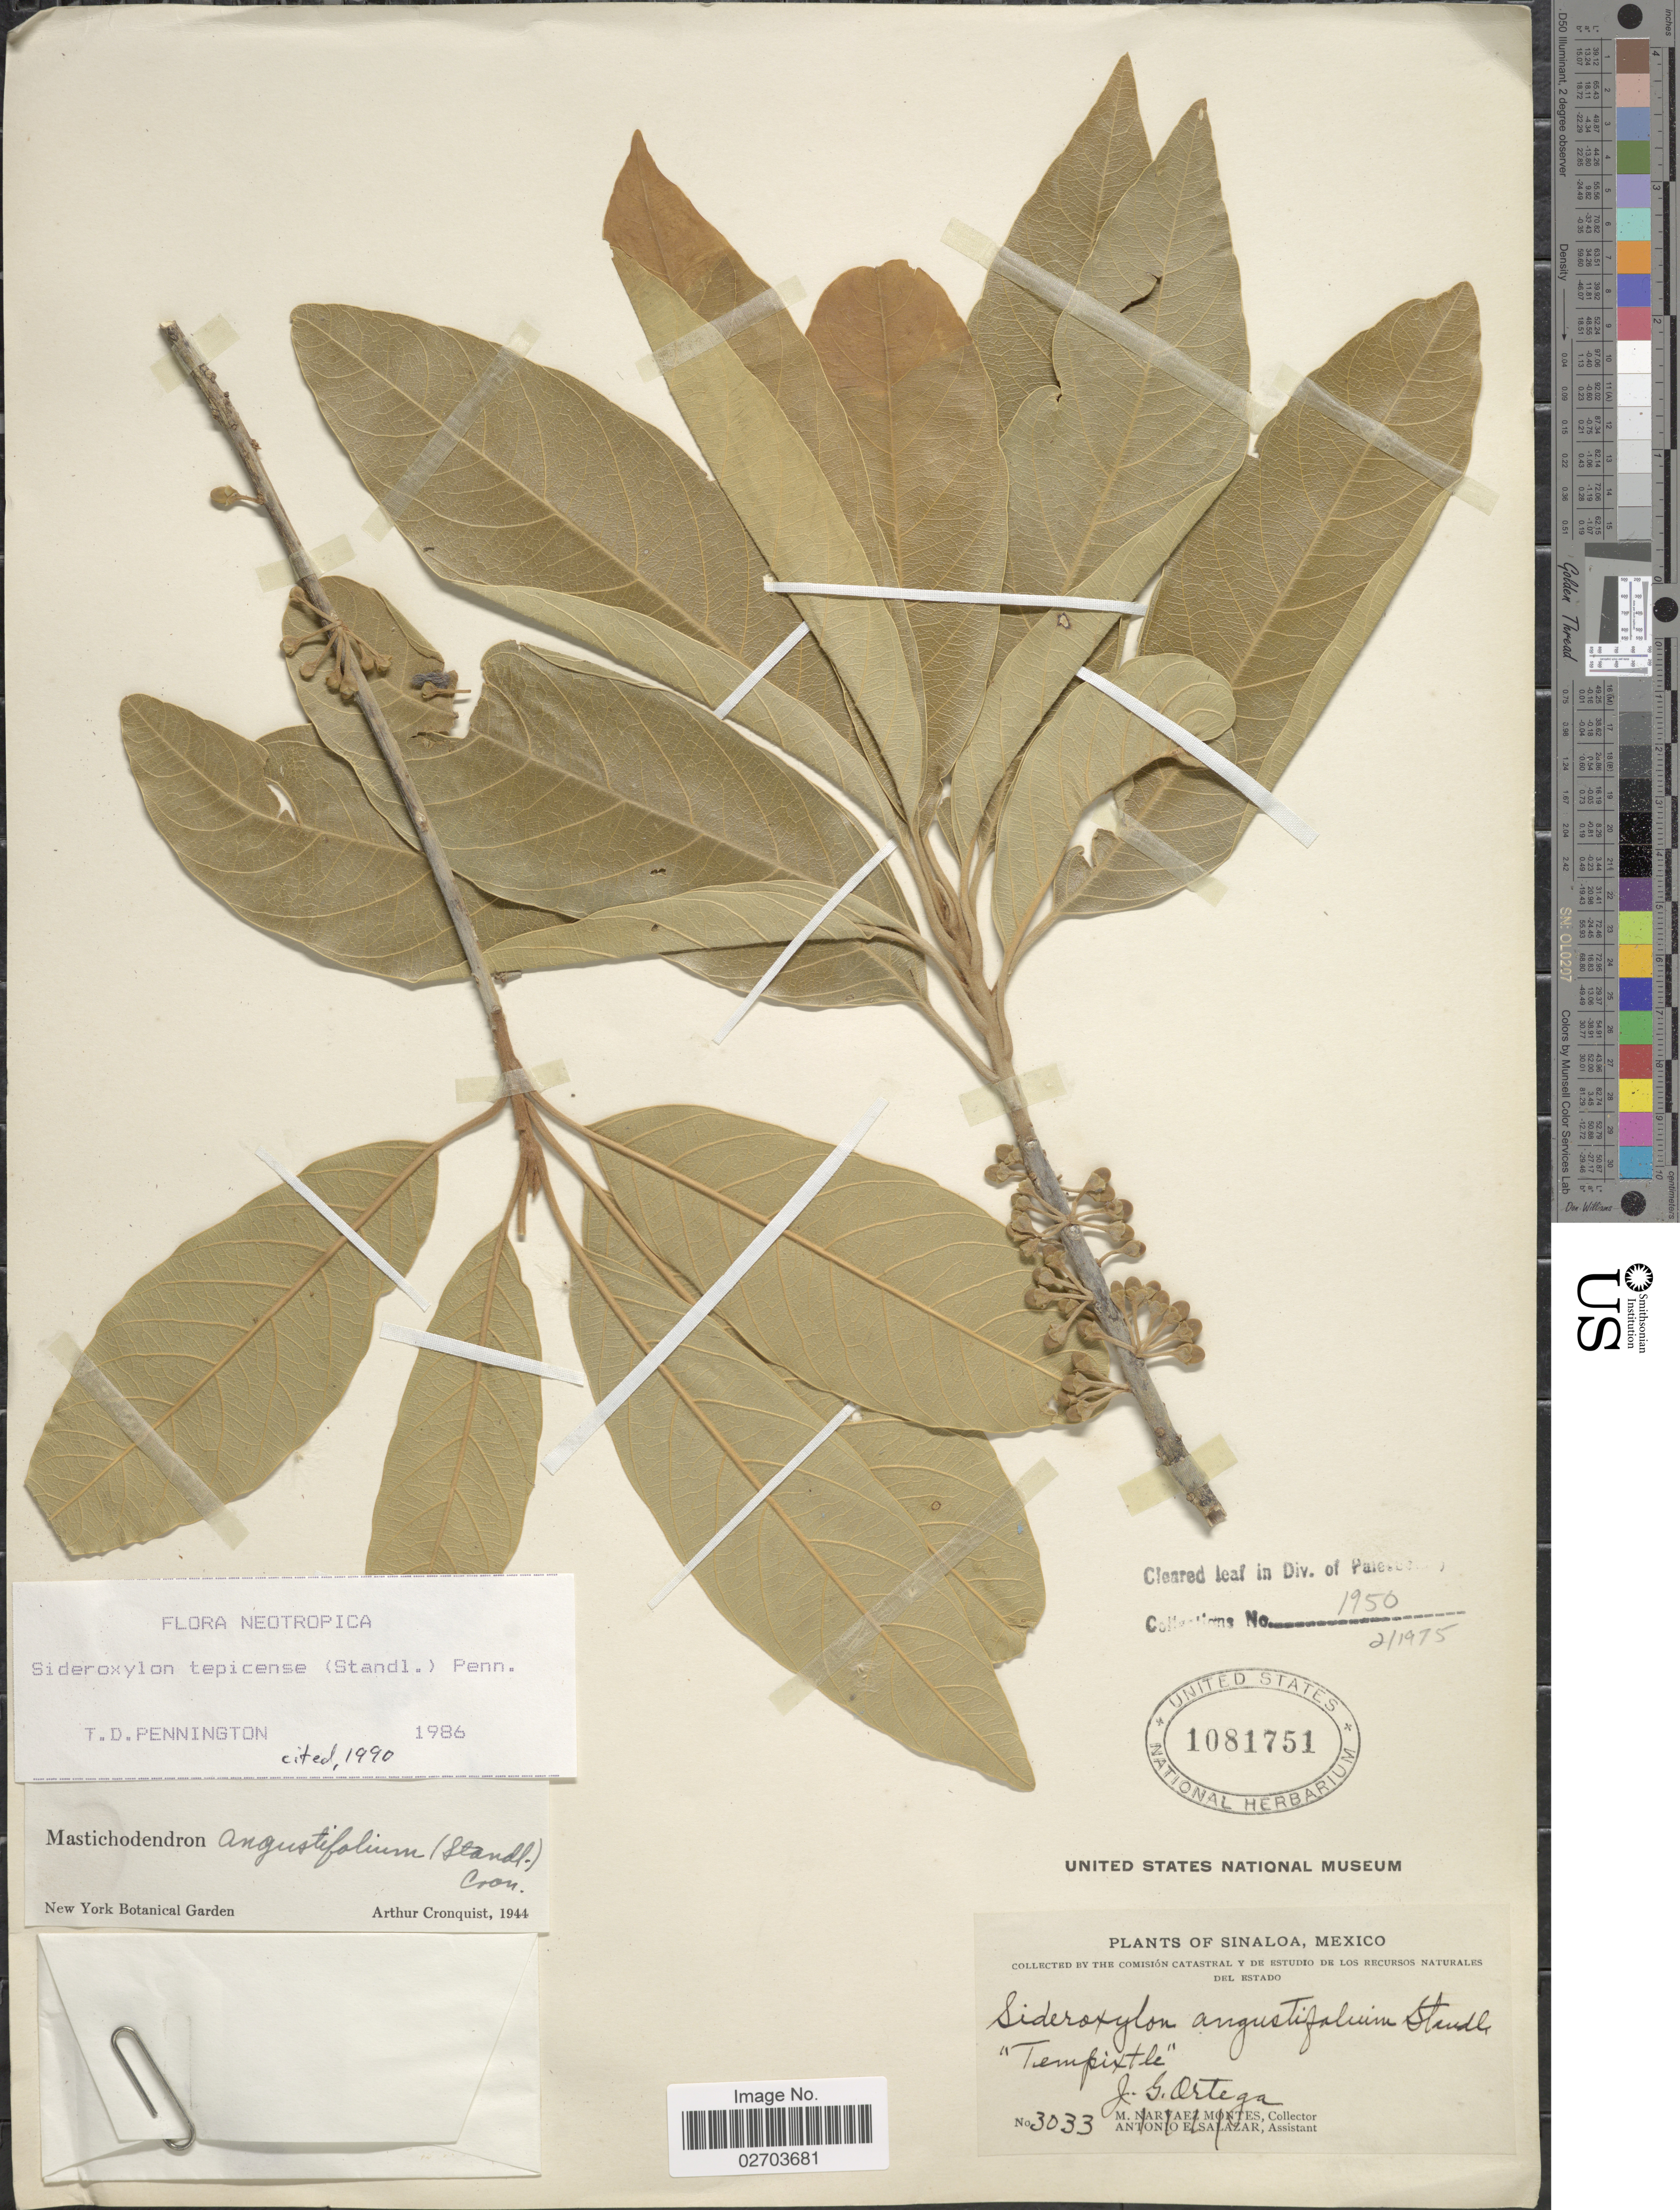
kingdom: Plantae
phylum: Tracheophyta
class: Magnoliopsida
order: Ericales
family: Sapotaceae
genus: Sideroxylon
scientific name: Sideroxylon tepicense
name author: (Standl.) T.D. Penn.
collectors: J. Ortega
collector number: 3033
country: Mexico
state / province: Sinaloa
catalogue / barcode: US 1081751